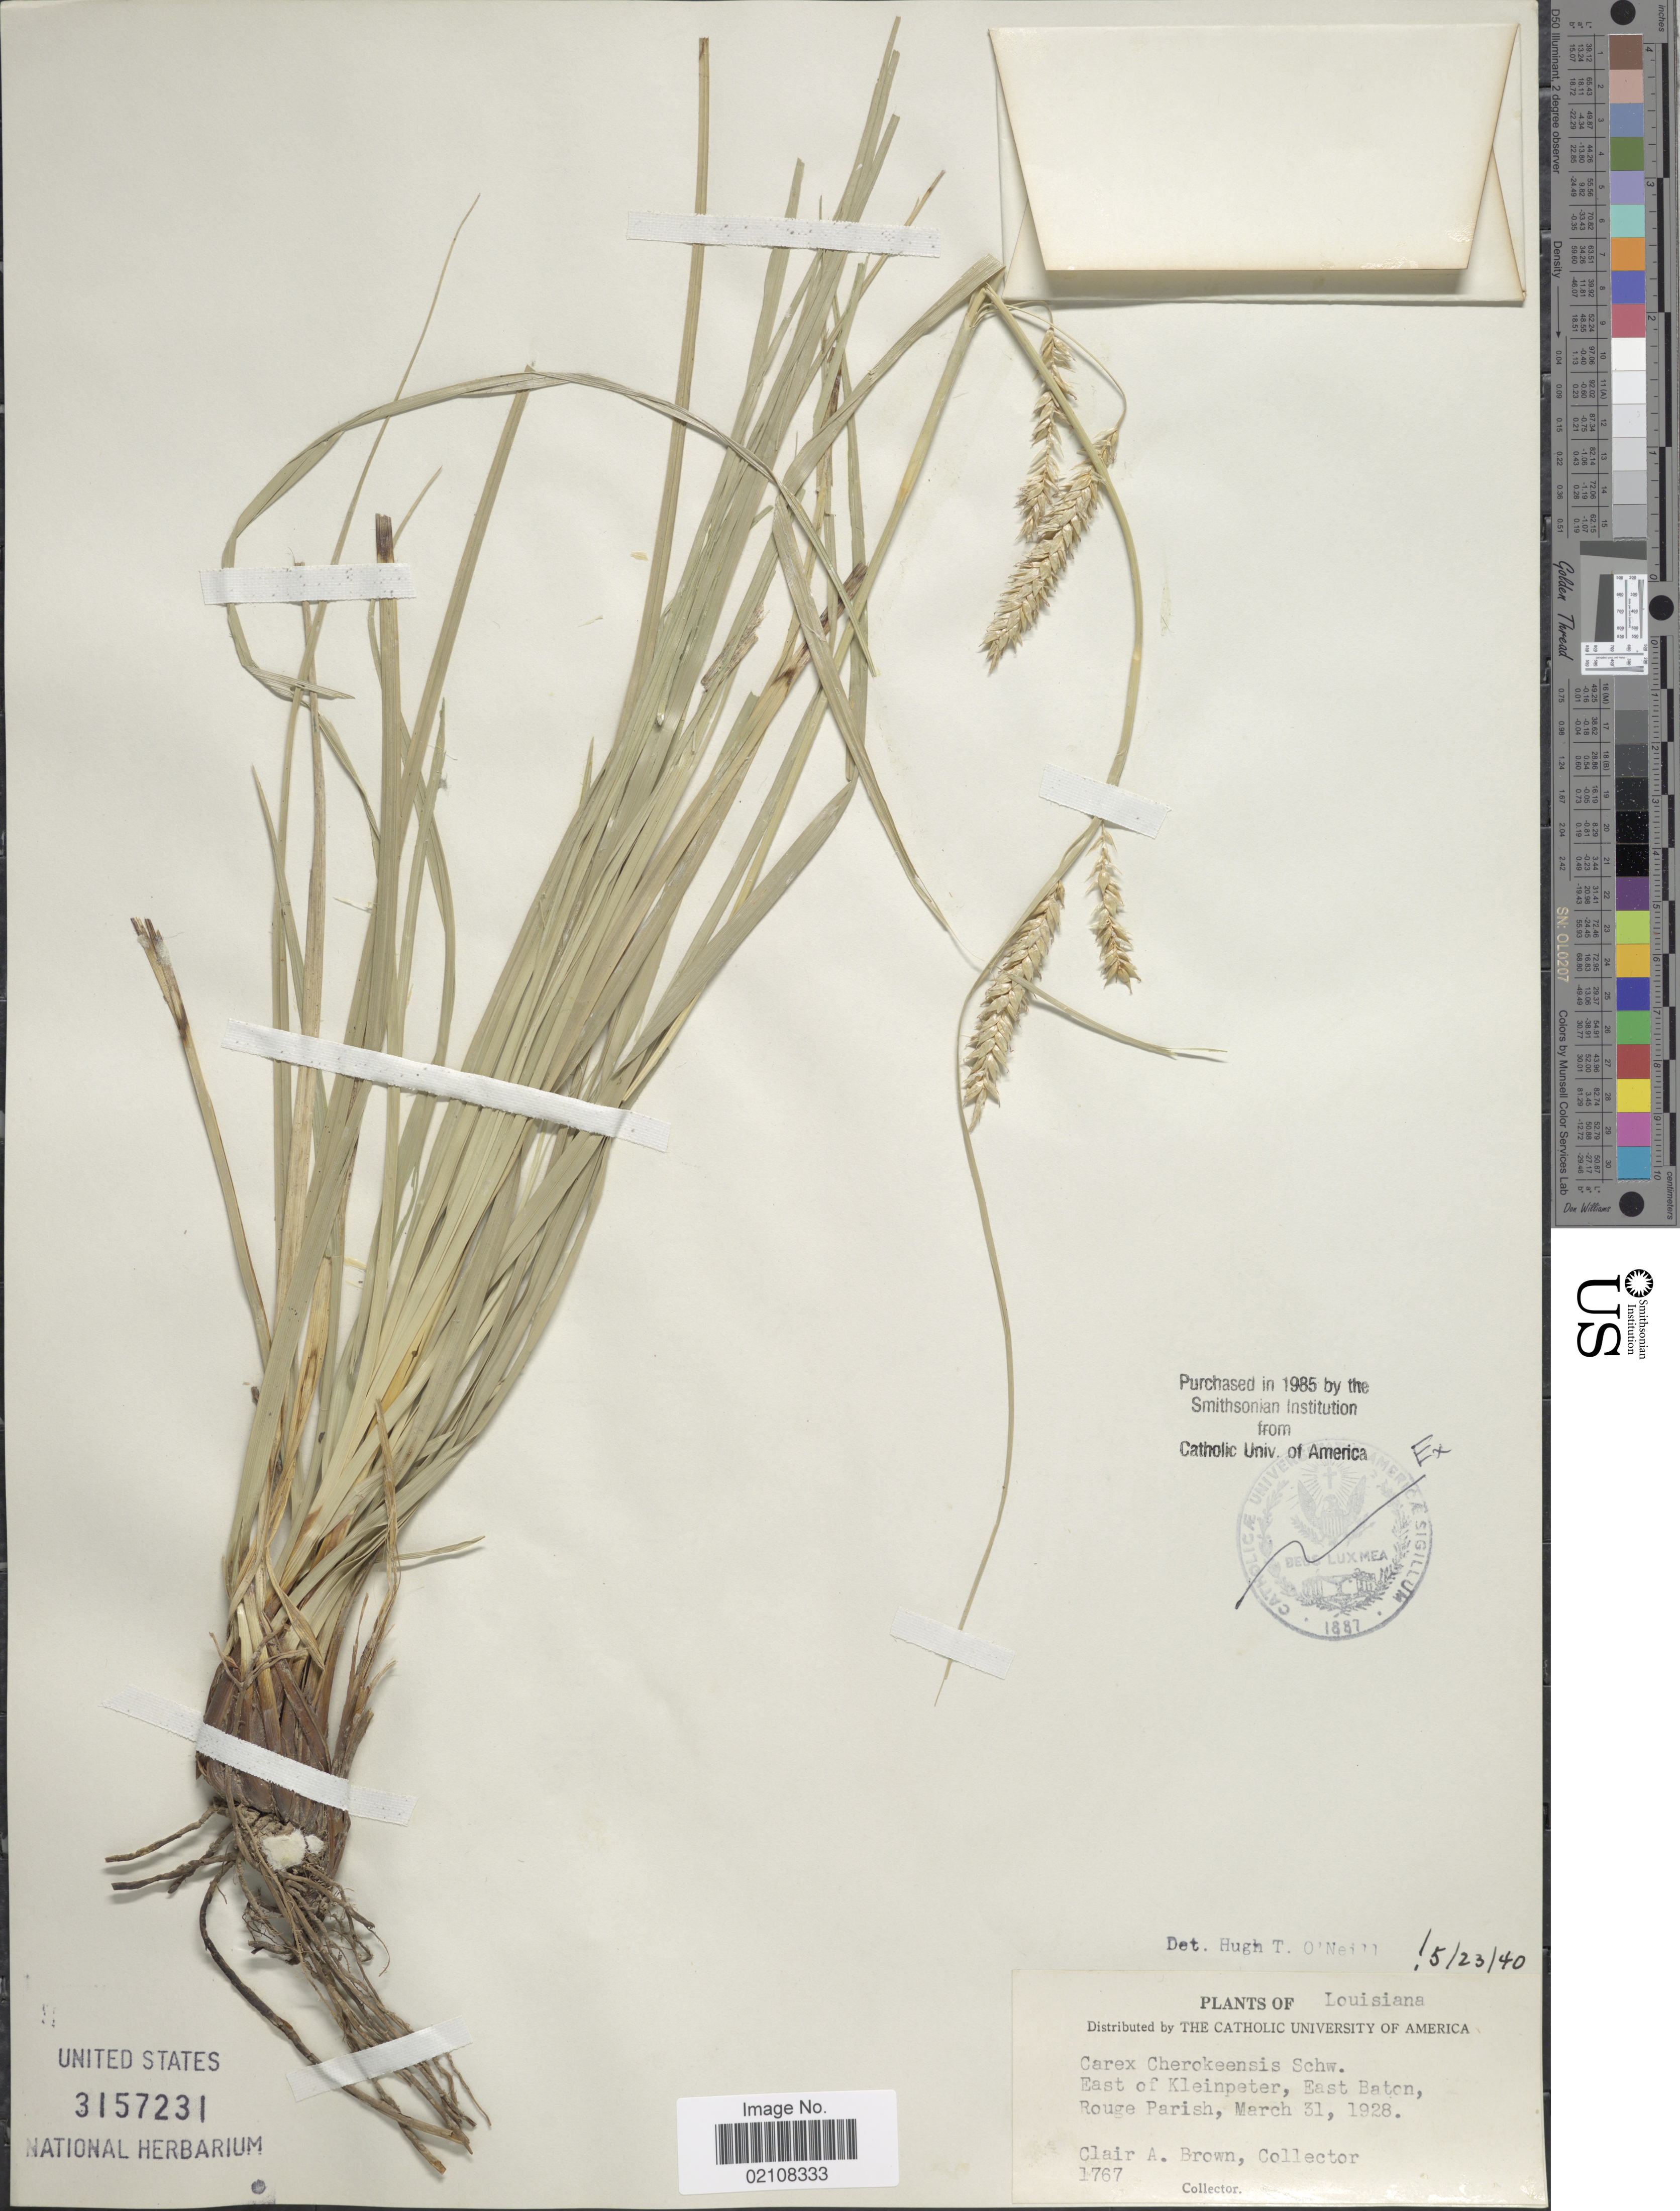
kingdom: Plantae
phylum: Tracheophyta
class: Liliopsida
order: Poales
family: Cyperaceae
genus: Carex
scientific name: Carex cherokeensis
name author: Schwein.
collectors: C. A. Brown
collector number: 1767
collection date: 1928-03-31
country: United States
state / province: Louisiana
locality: East of Kleinpeter, Est Baton, Rouge Parish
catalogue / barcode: US 3157231